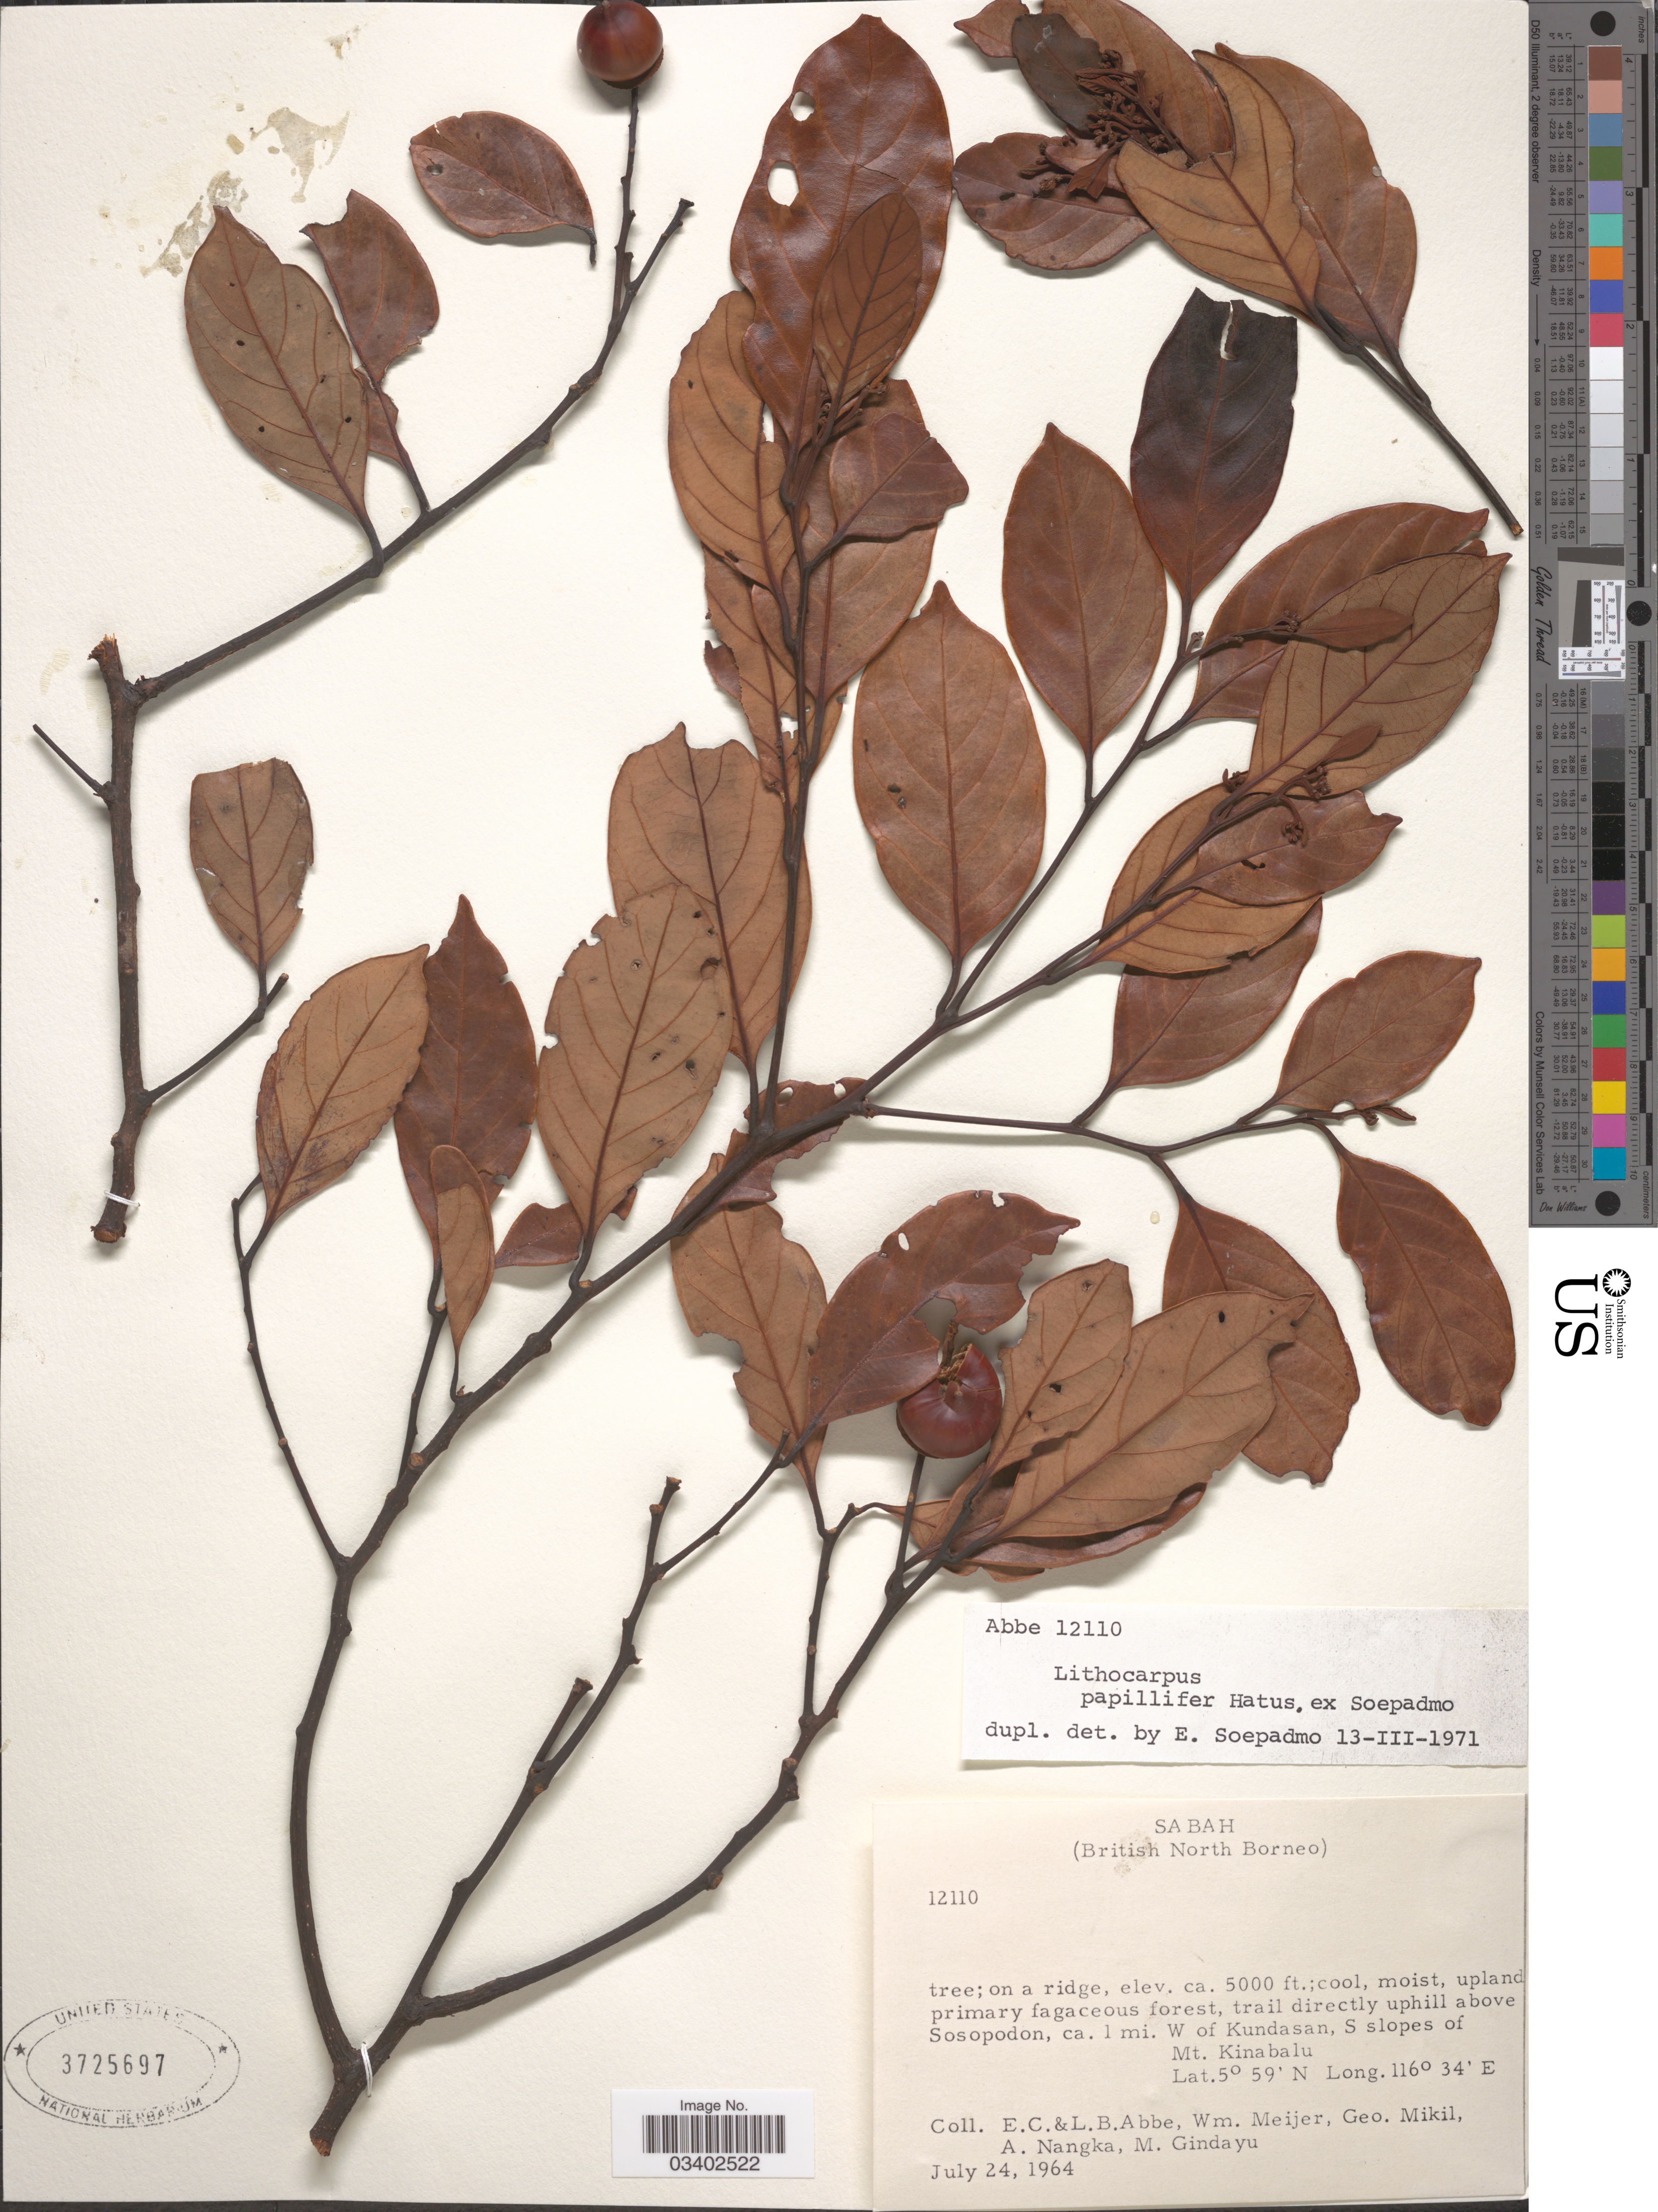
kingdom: Plantae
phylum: Tracheophyta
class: Magnoliopsida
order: Fagales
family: Fagaceae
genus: Lithocarpus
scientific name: Lithocarpus papillifer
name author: Hatus. ex Soepadmo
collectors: E. C. Abbe, L. B. Abbe, W. Meijer, G. Mikil & et al.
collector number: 12110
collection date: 1964-07-24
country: Malaysia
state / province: Sabah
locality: British North Borneo. Trail directly uphill above Sosopodon, ca. 1 mi. W of Kundasan, S slopes of Mt. Kinabalu.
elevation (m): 1524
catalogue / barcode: US 3725697